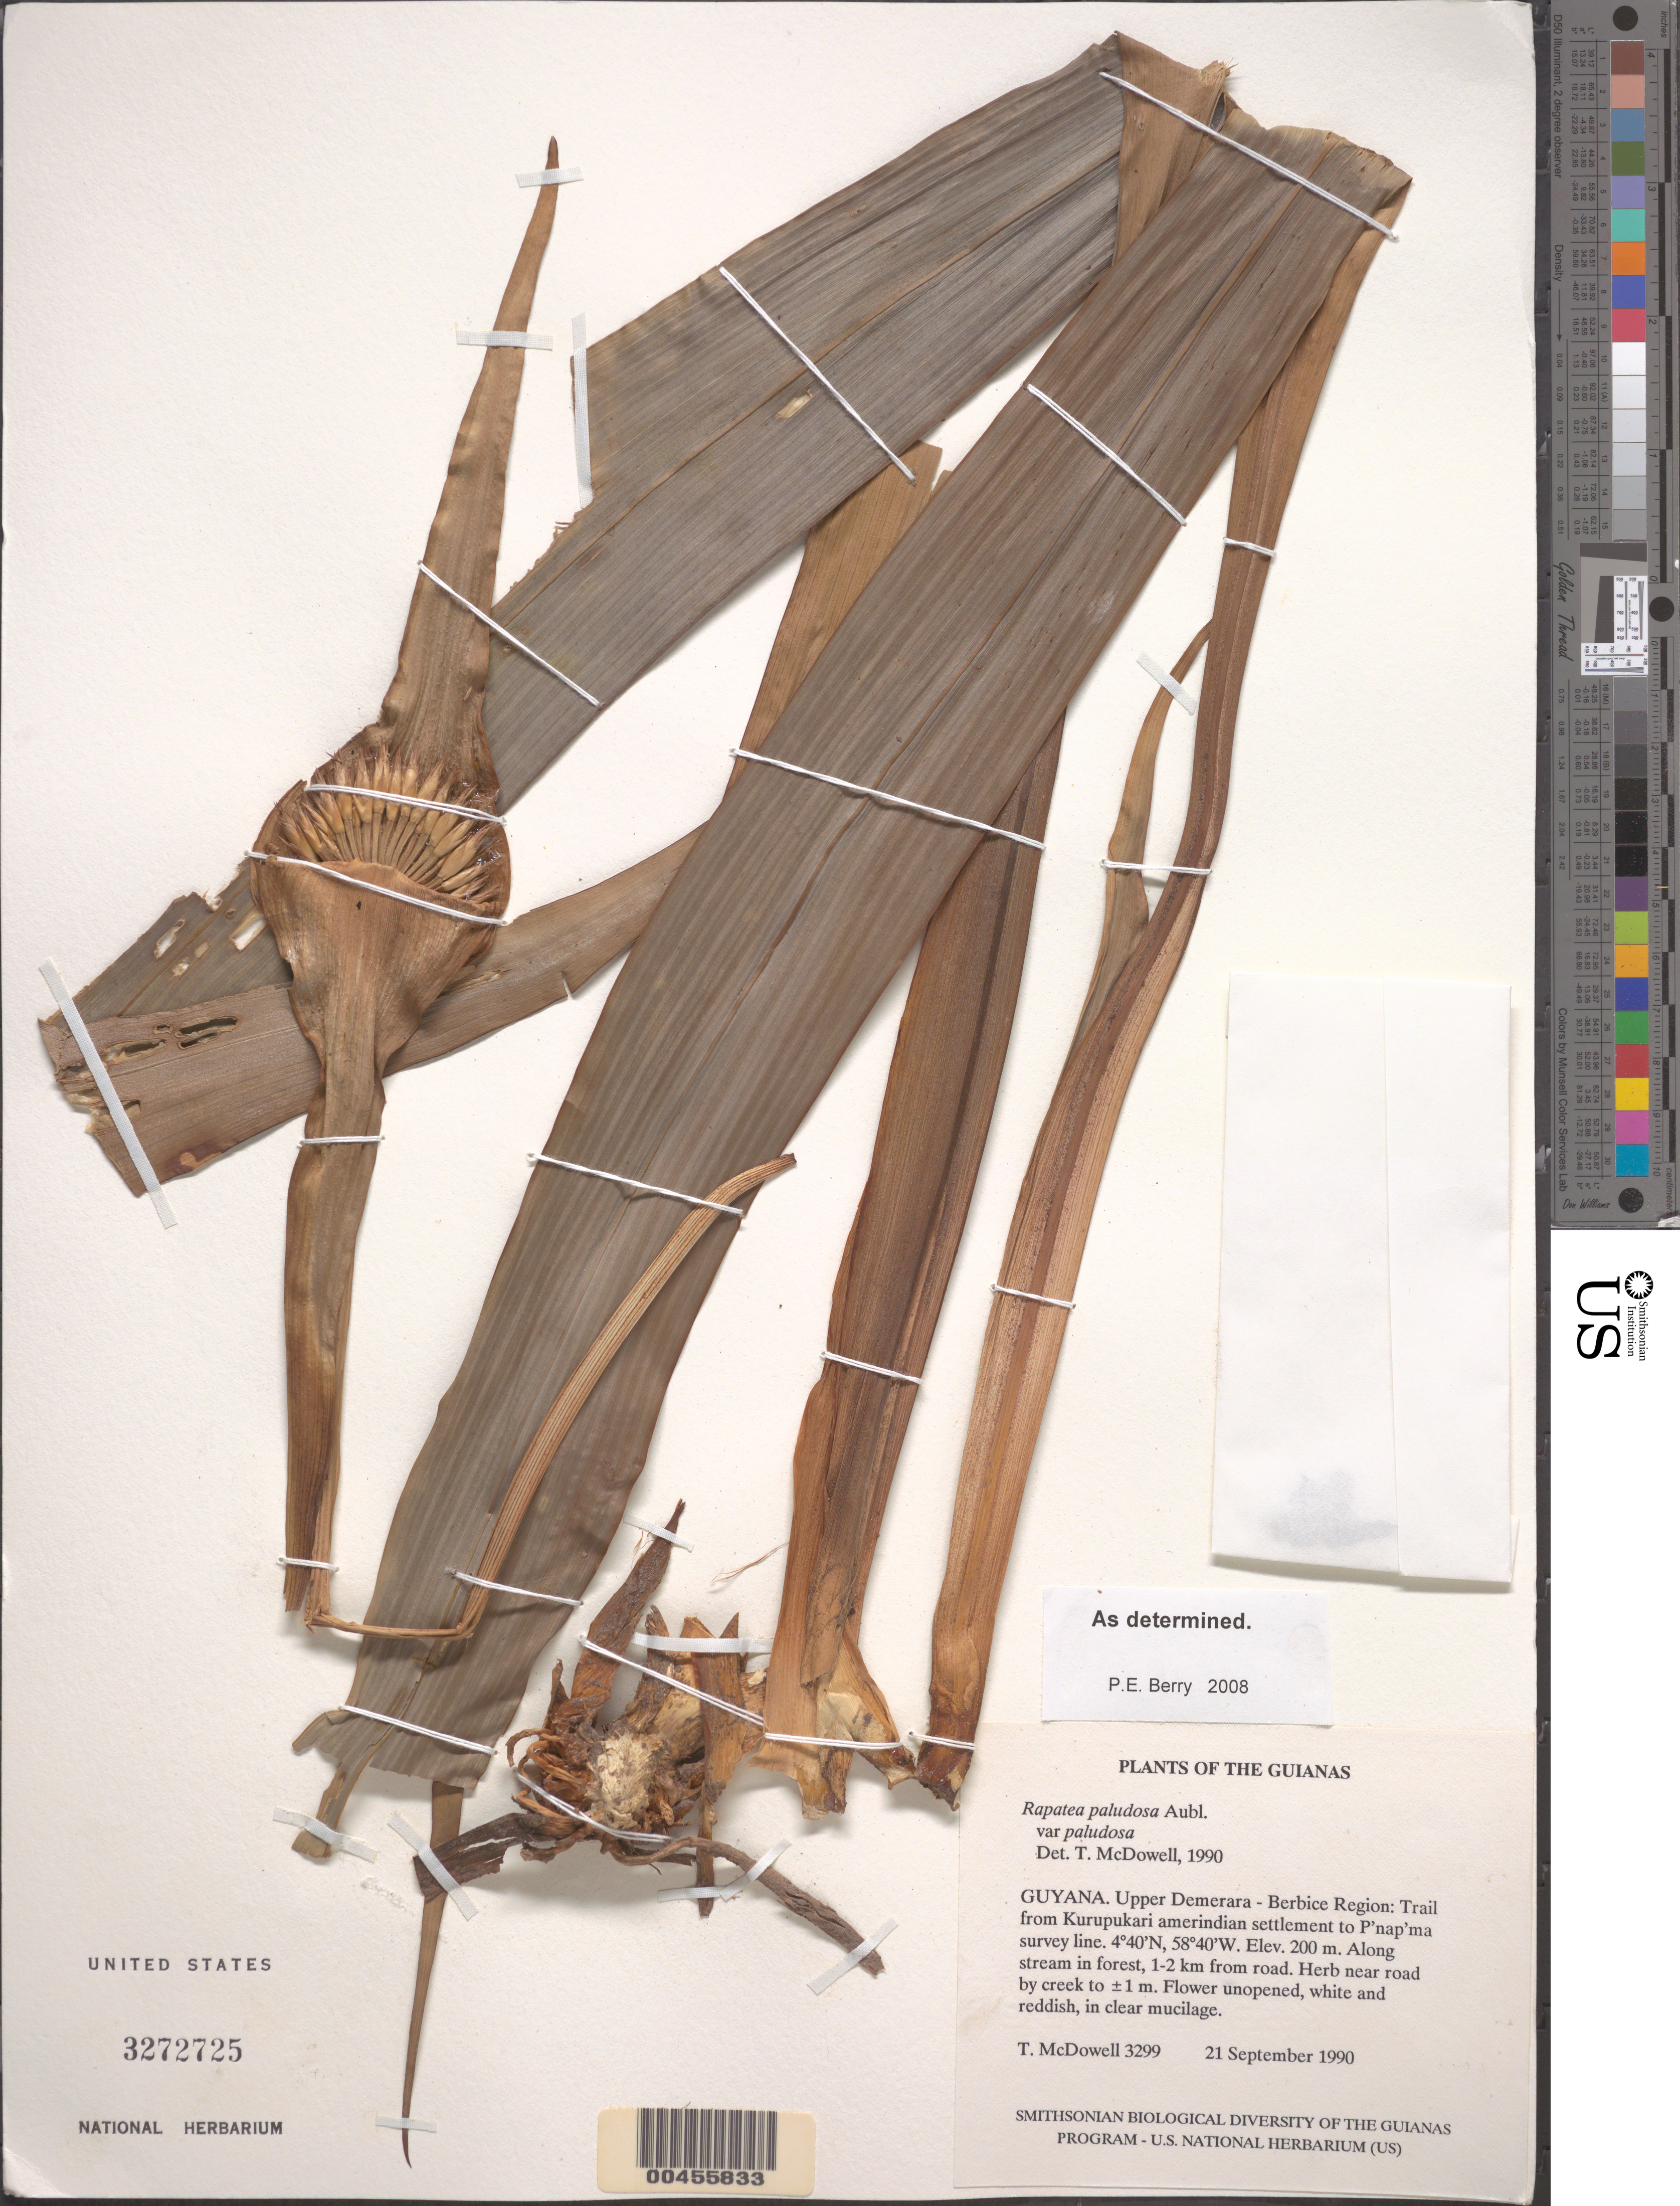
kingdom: Plantae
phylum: Tracheophyta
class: Liliopsida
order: Poales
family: Rapateaceae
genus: Rapatea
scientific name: Rapatea paludosa var. paludosa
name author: Aubl.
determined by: McDowell, T.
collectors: T. McDowell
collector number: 3299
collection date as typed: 21 September 1990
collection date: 1990-09-21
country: Guyana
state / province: Potaro-Siparuni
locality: Trail from Kurupukari Amerindian settlement to Paranapanema survey line, 1-2 km from road. Iwokrama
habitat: Along road and stream in forest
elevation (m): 60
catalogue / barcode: US 3272725